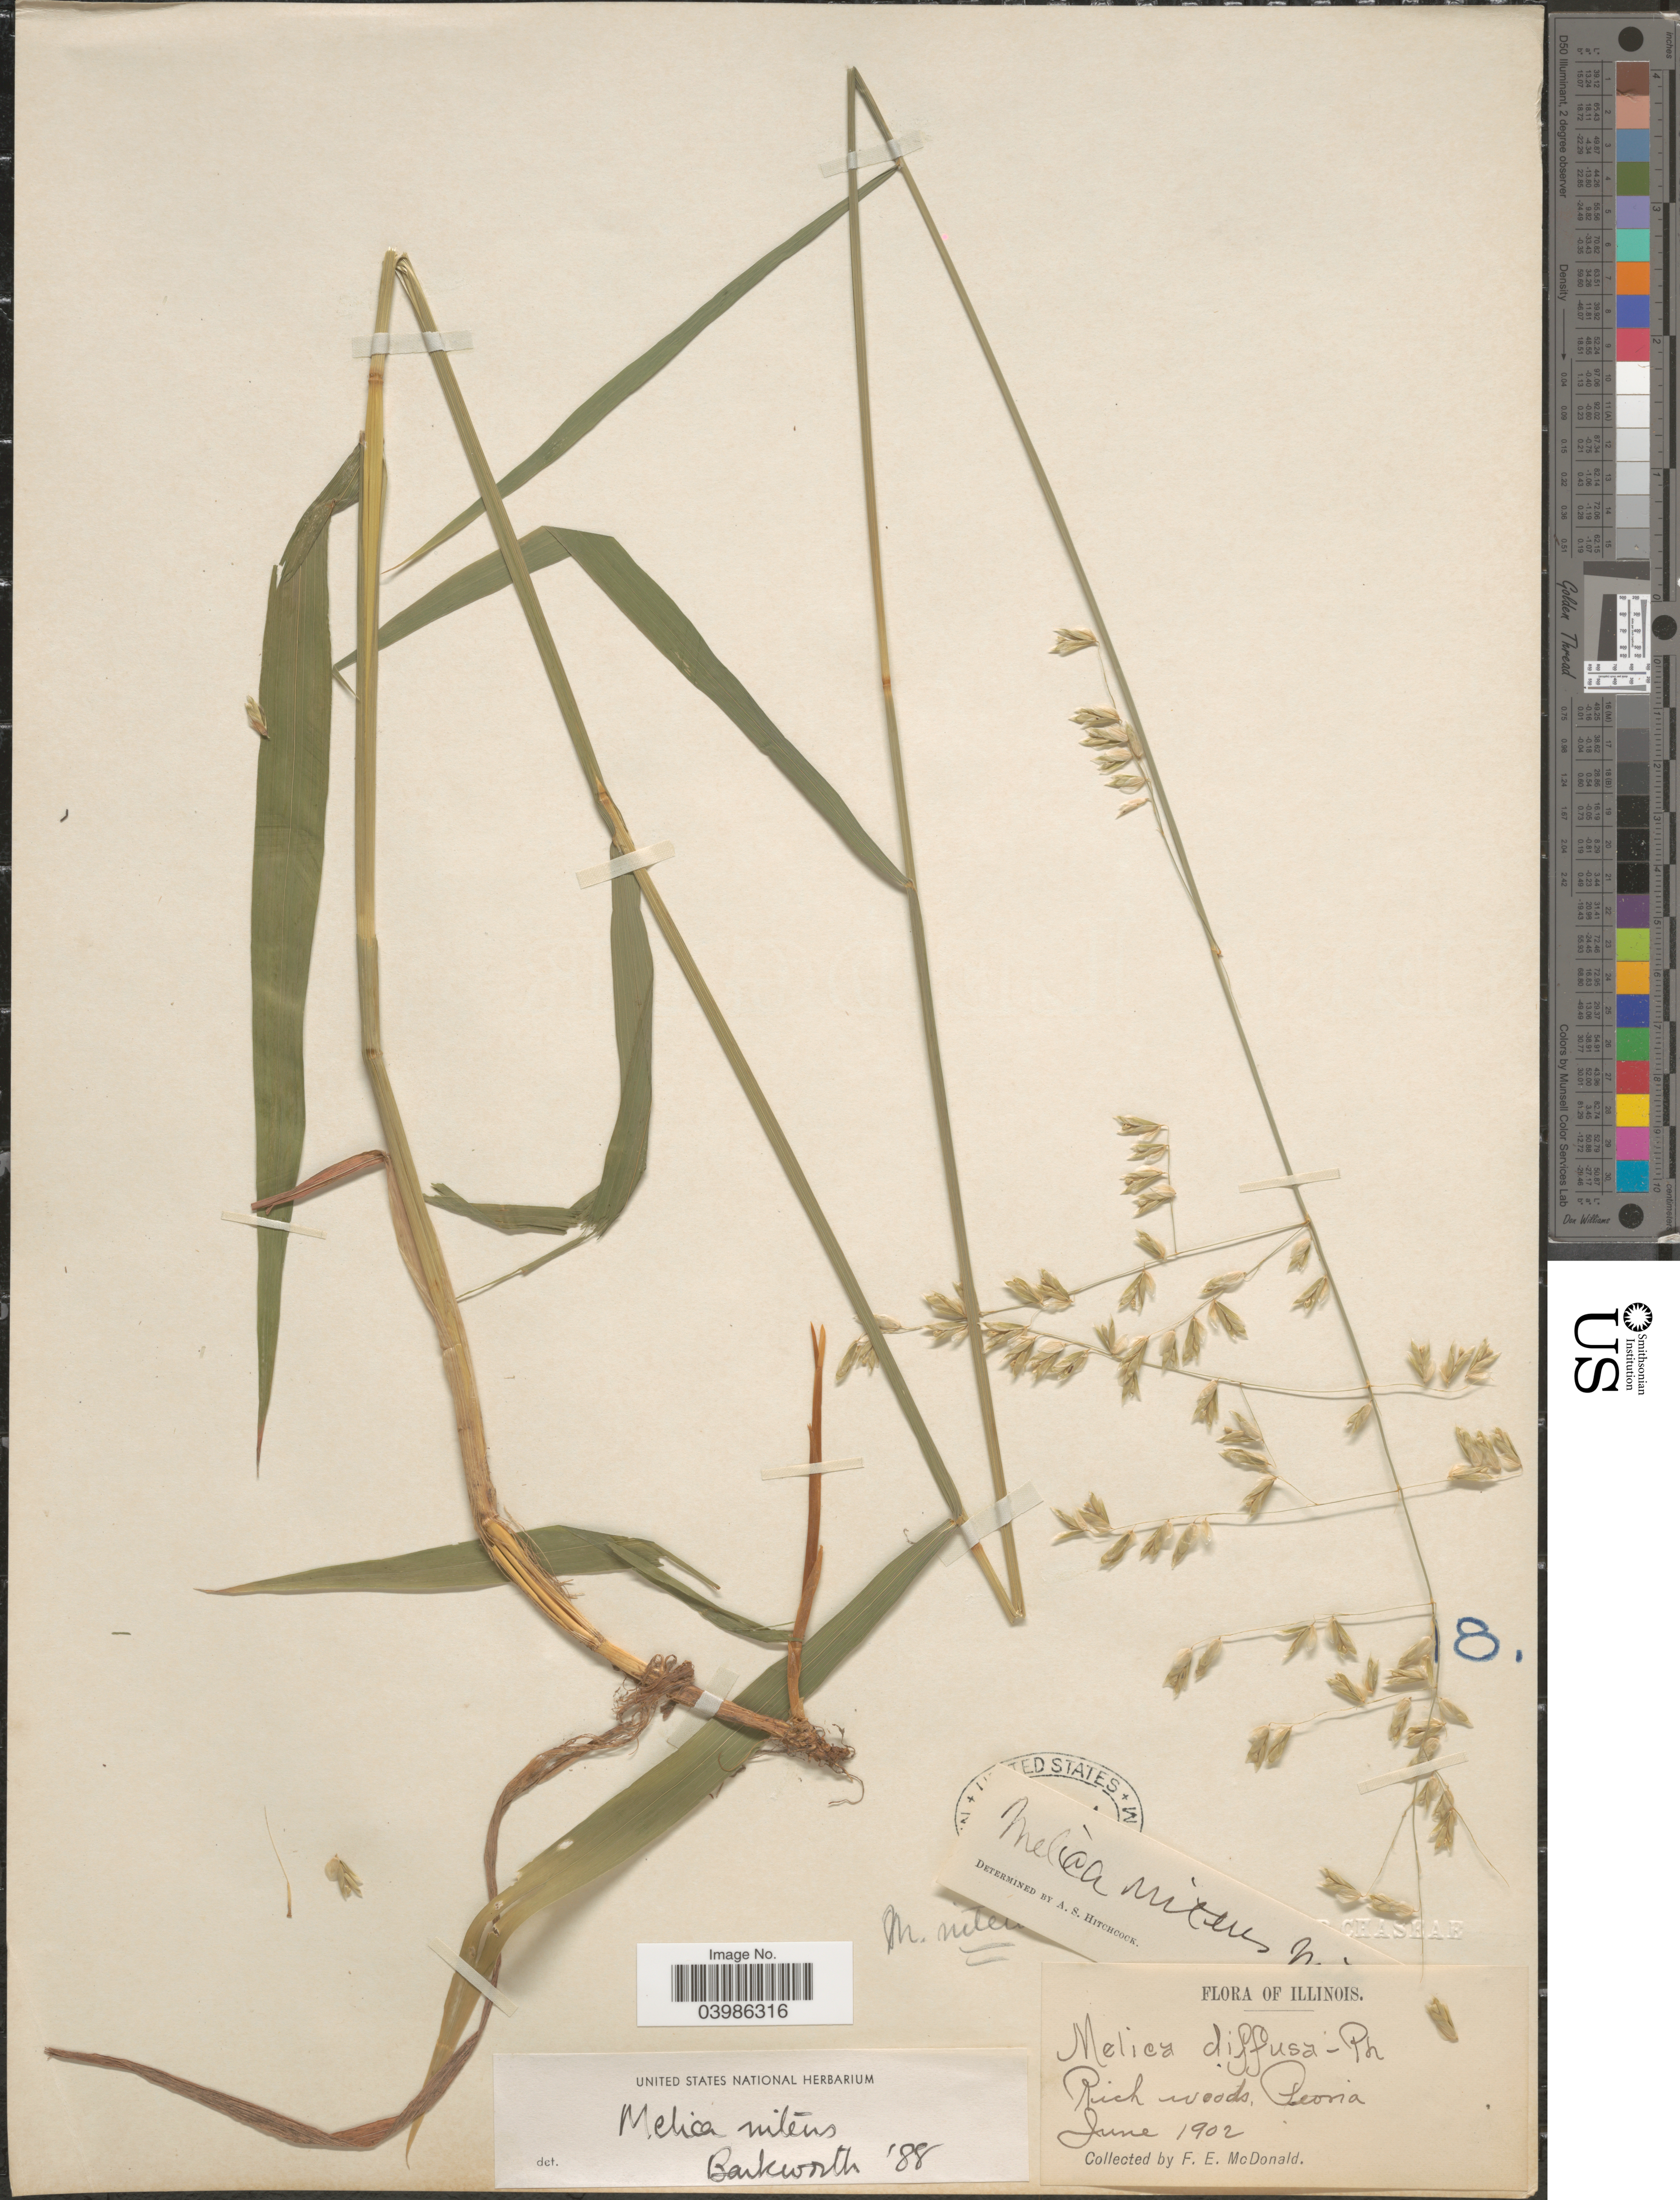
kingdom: Plantae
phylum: Tracheophyta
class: Liliopsida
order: Poales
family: Poaceae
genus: Melica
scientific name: Melica nitens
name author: (Scribn.) Nutt. ex Piper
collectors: F. E. McDonald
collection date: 1902-06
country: United States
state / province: Illinois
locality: Rich woods, Peoria.